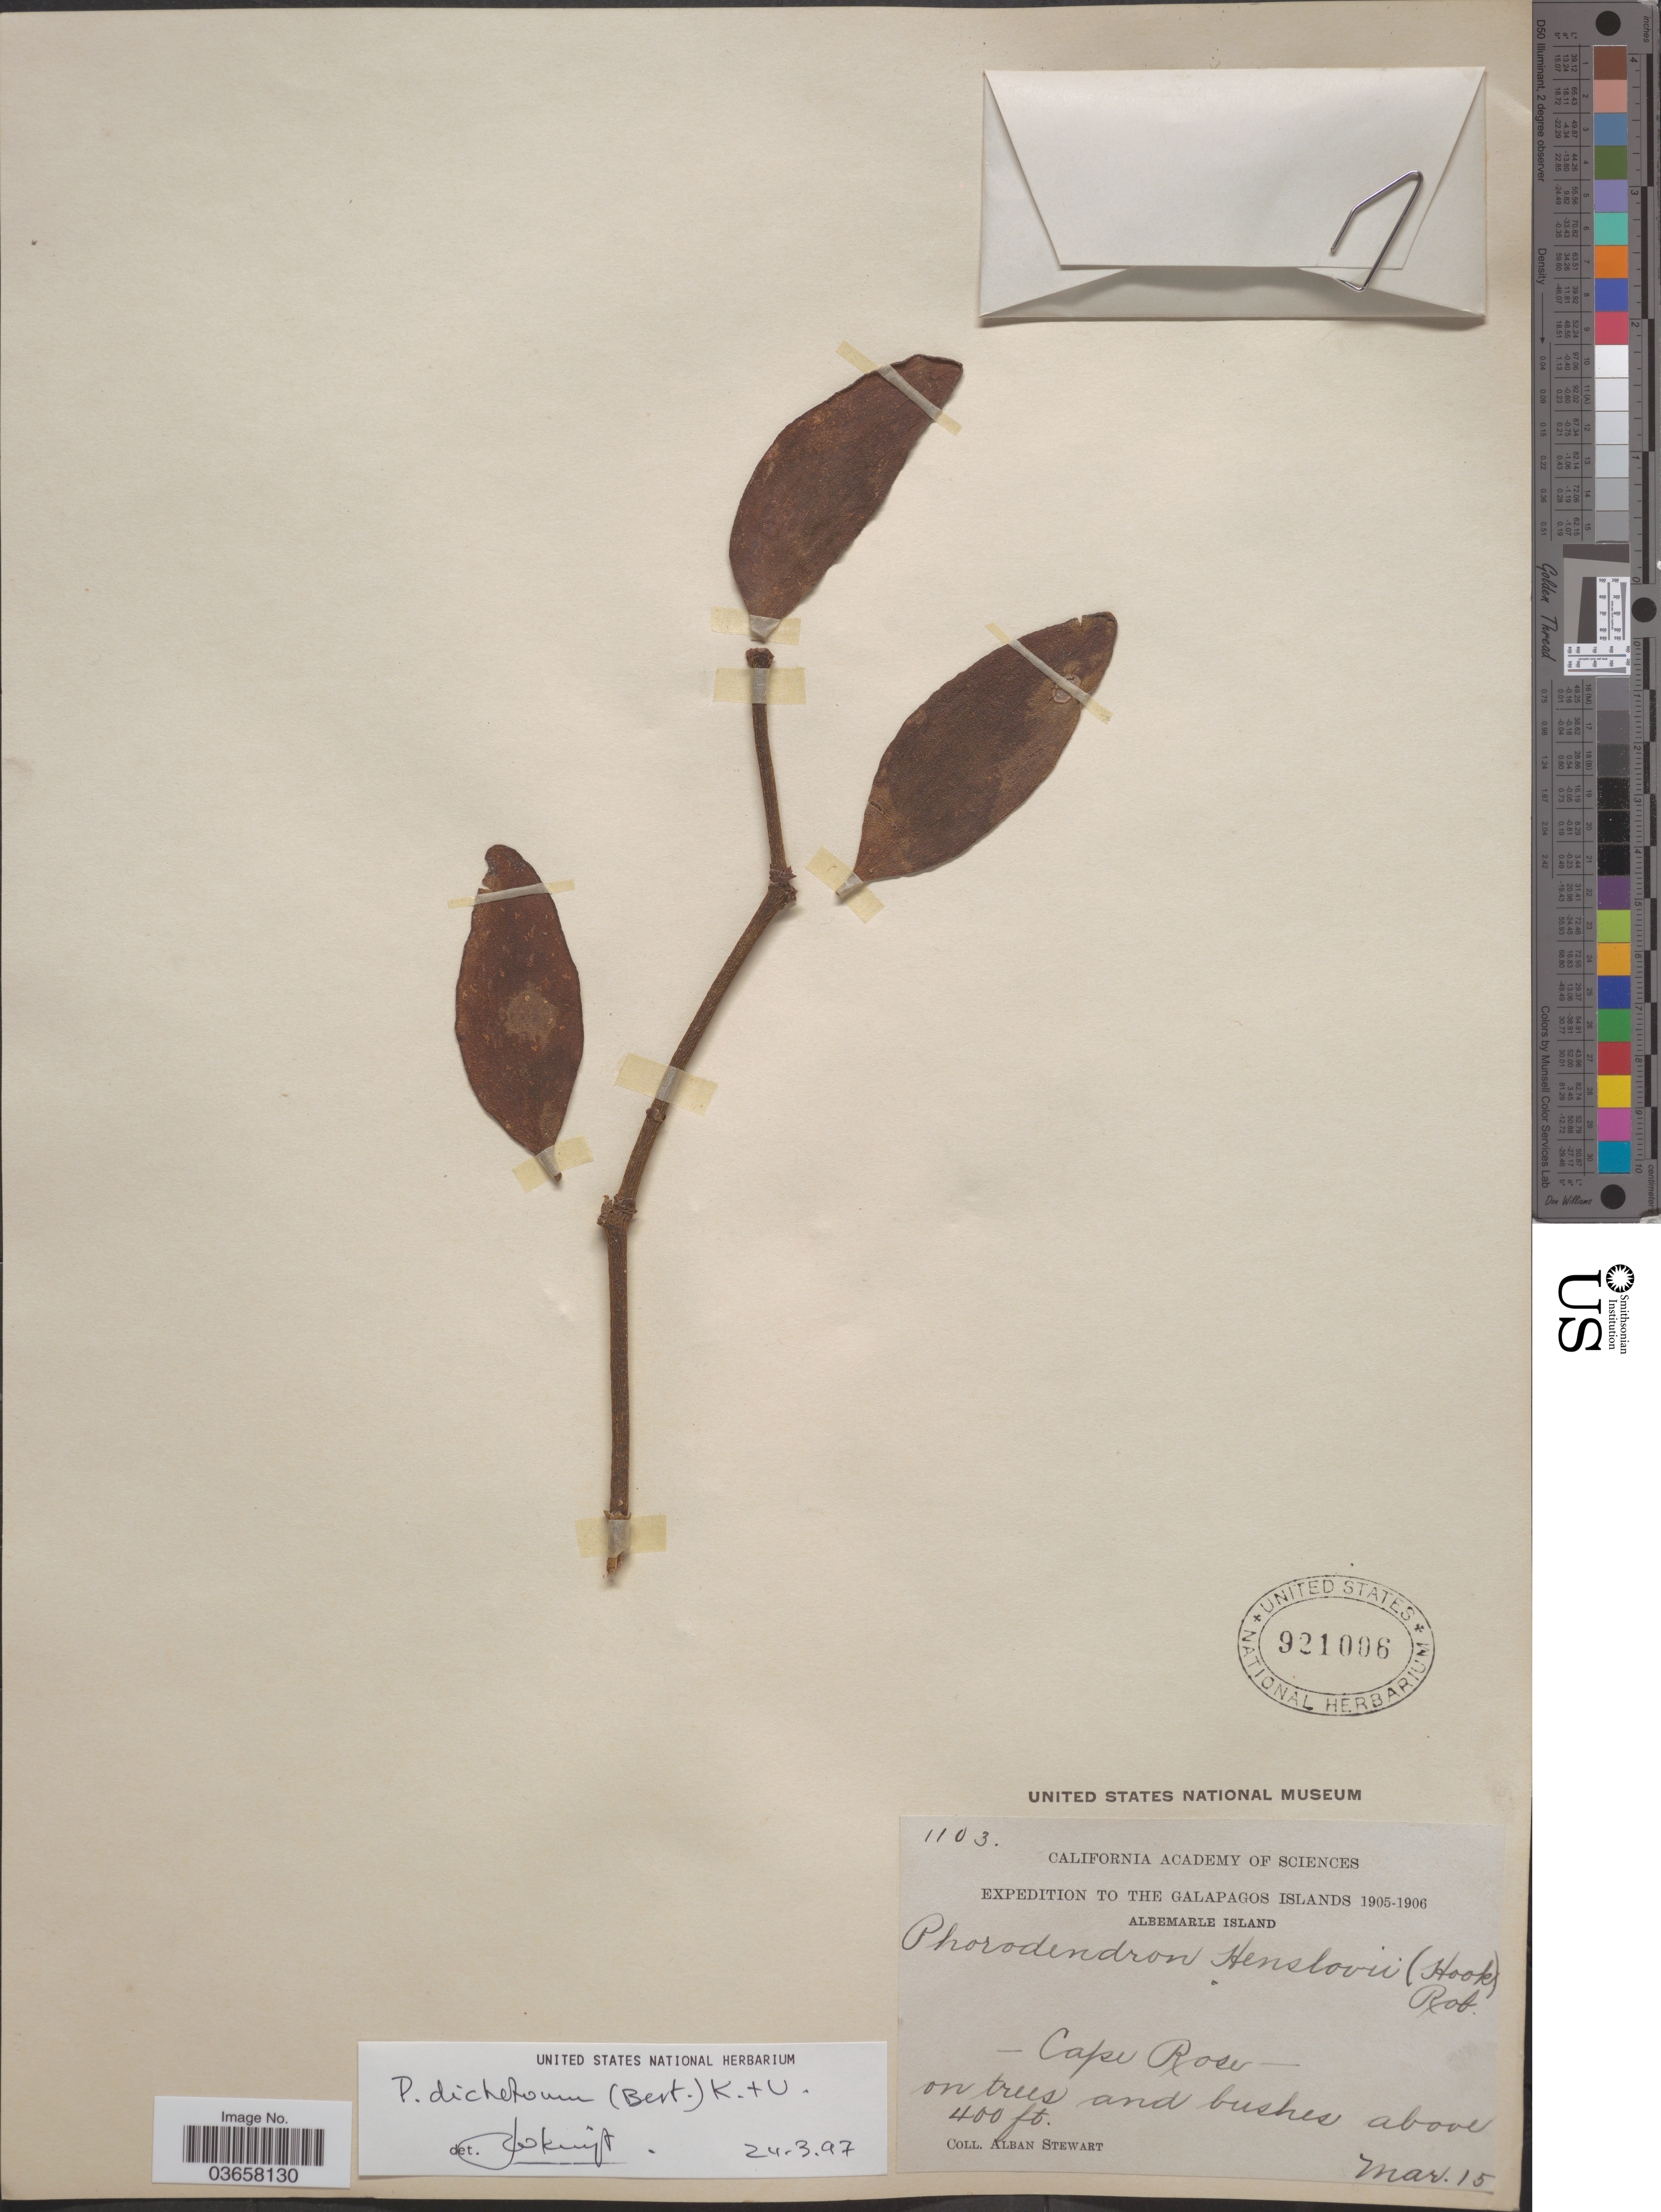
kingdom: Plantae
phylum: Tracheophyta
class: Magnoliopsida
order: Santalales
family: Viscaceae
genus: Phoradendron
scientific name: Phoradendron dichotomum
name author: (D. Don) Ettingsh.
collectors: A. Stewart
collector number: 1103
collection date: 1905-03-15/1906-03-15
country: Ecuador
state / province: Colón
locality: The Galapagos Islands. Albemarle Island. Cape Rose.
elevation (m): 122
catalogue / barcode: US 921006